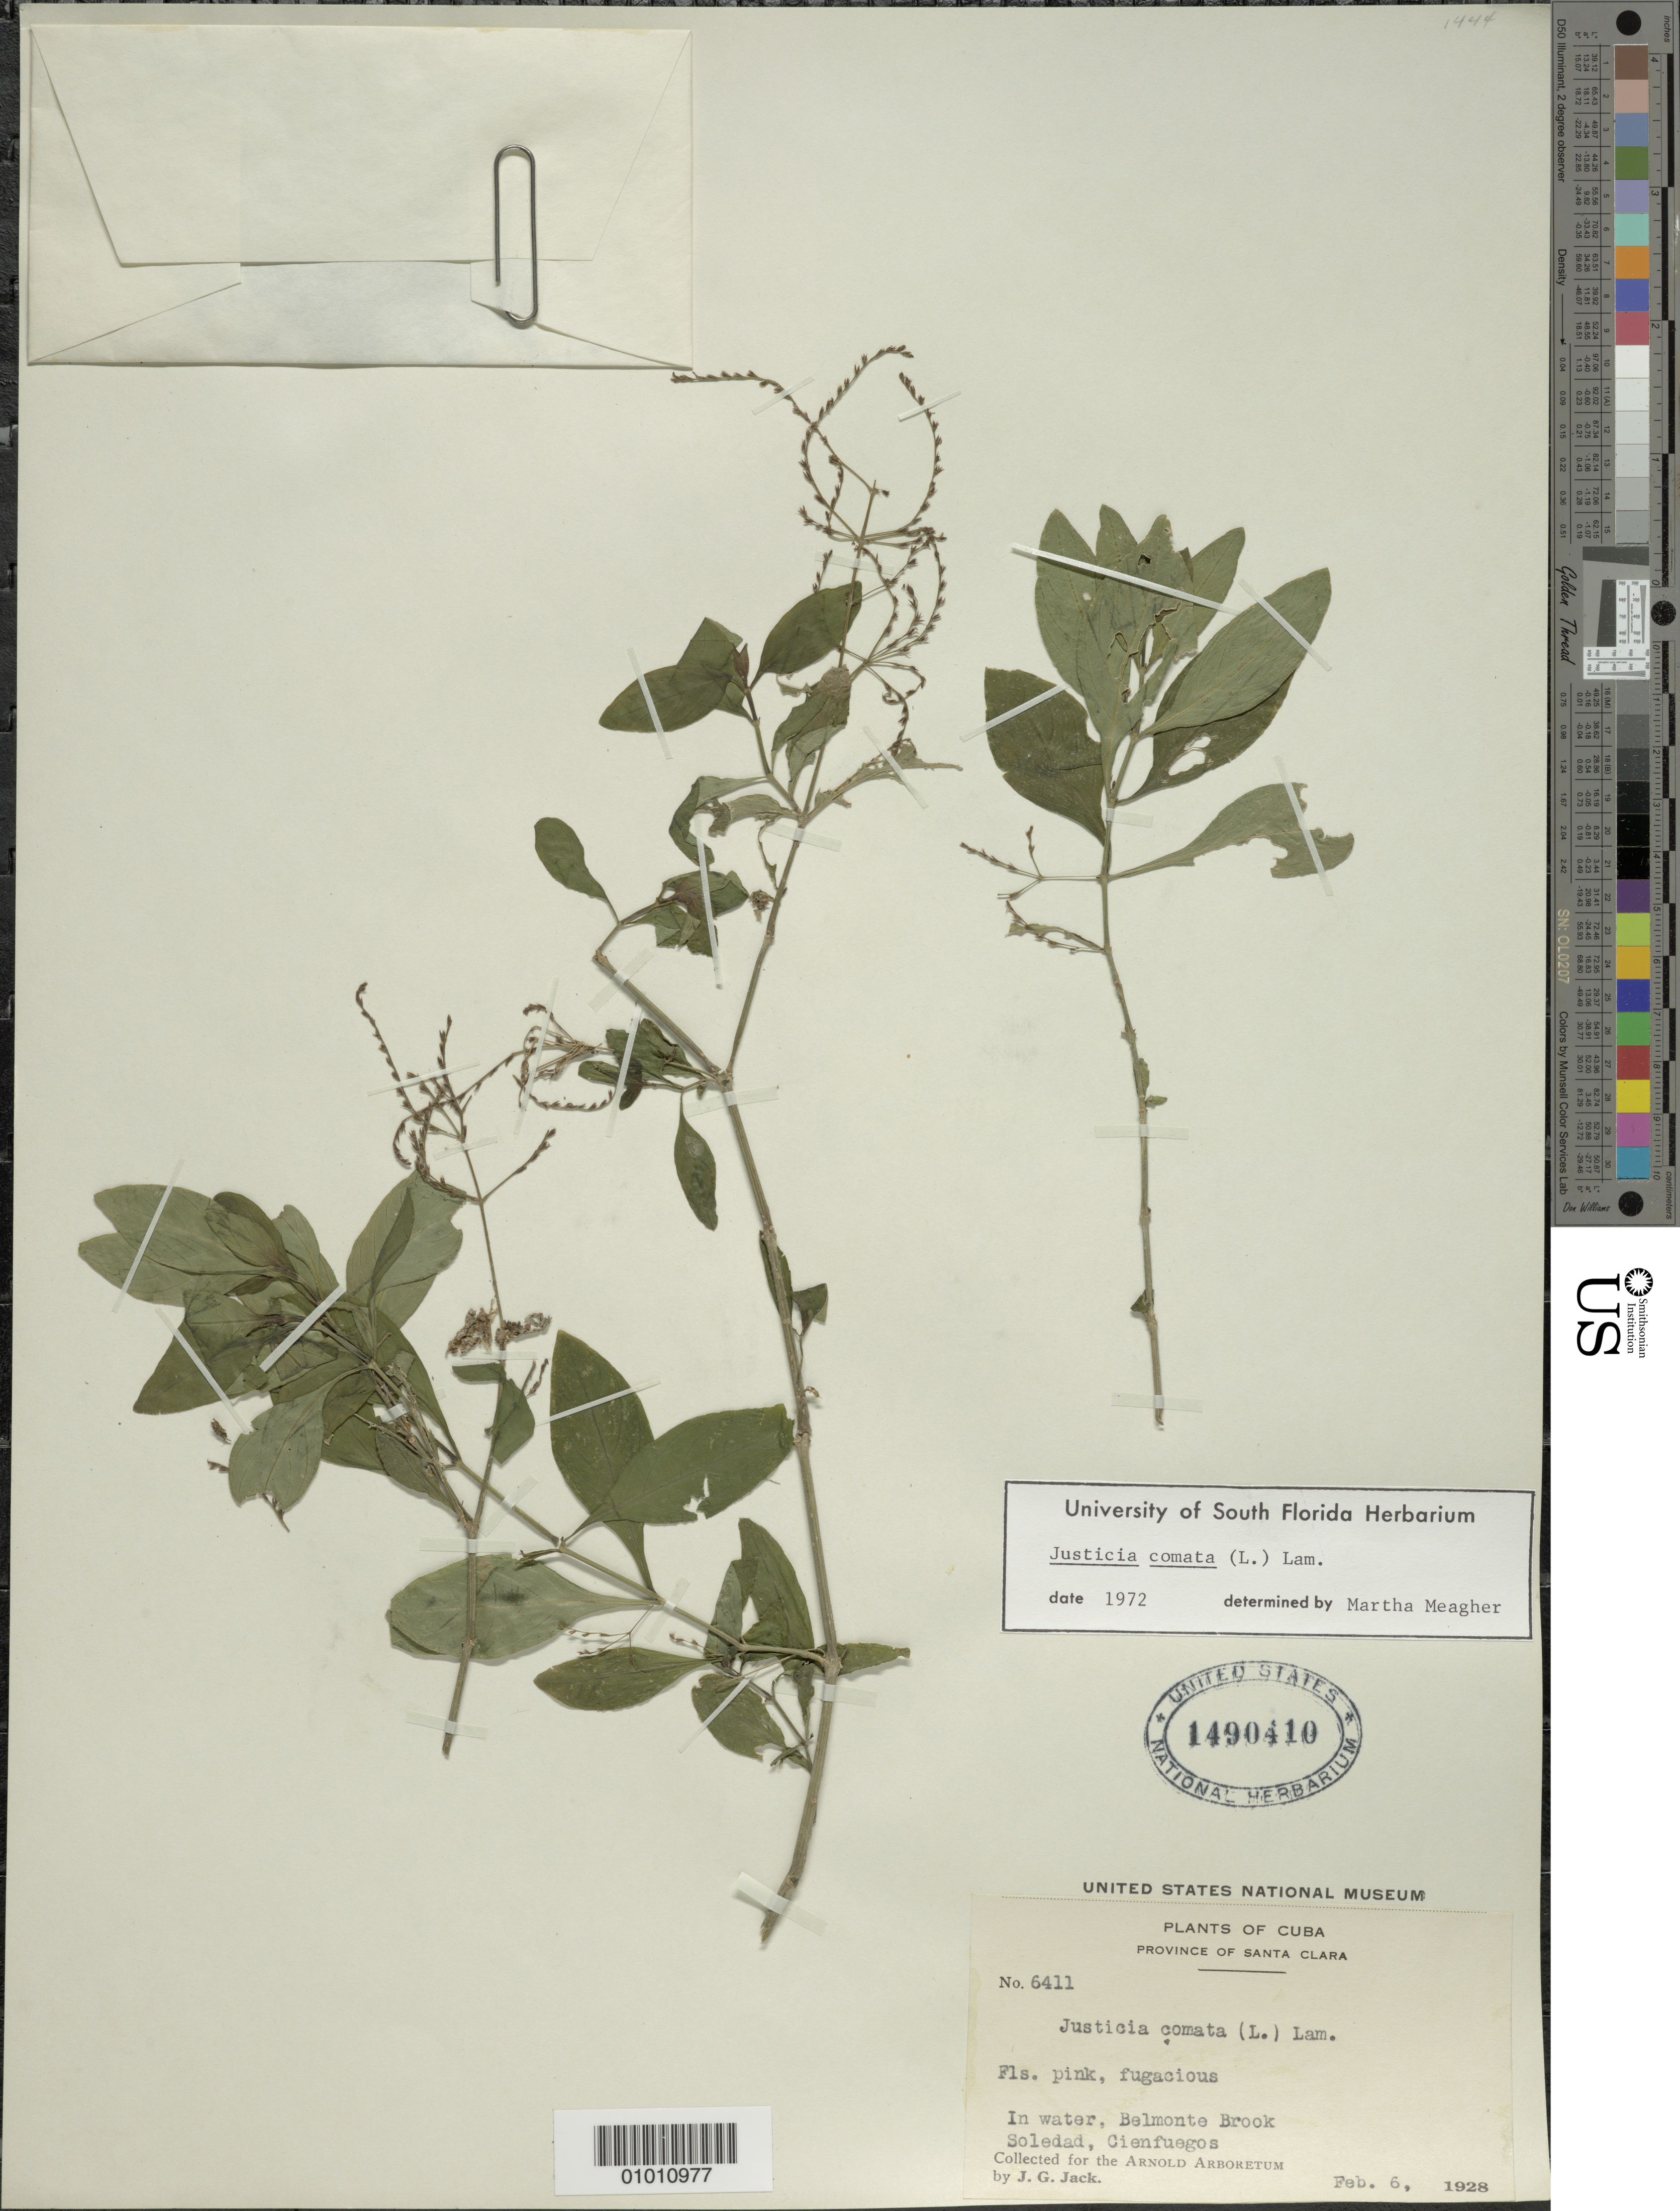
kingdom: Plantae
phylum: Tracheophyta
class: Magnoliopsida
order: Lamiales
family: Acanthaceae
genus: Justicia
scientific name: Justicia comata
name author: (L.) Lam.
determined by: Meagher, M.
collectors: J. G. Jack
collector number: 6411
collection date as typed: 06 Feb 1928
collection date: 1928-02-06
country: Cuba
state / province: Cienfuegos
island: Cuba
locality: Belmonte Brook, Soledad, Cuenfuegos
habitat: In water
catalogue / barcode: US 1490410